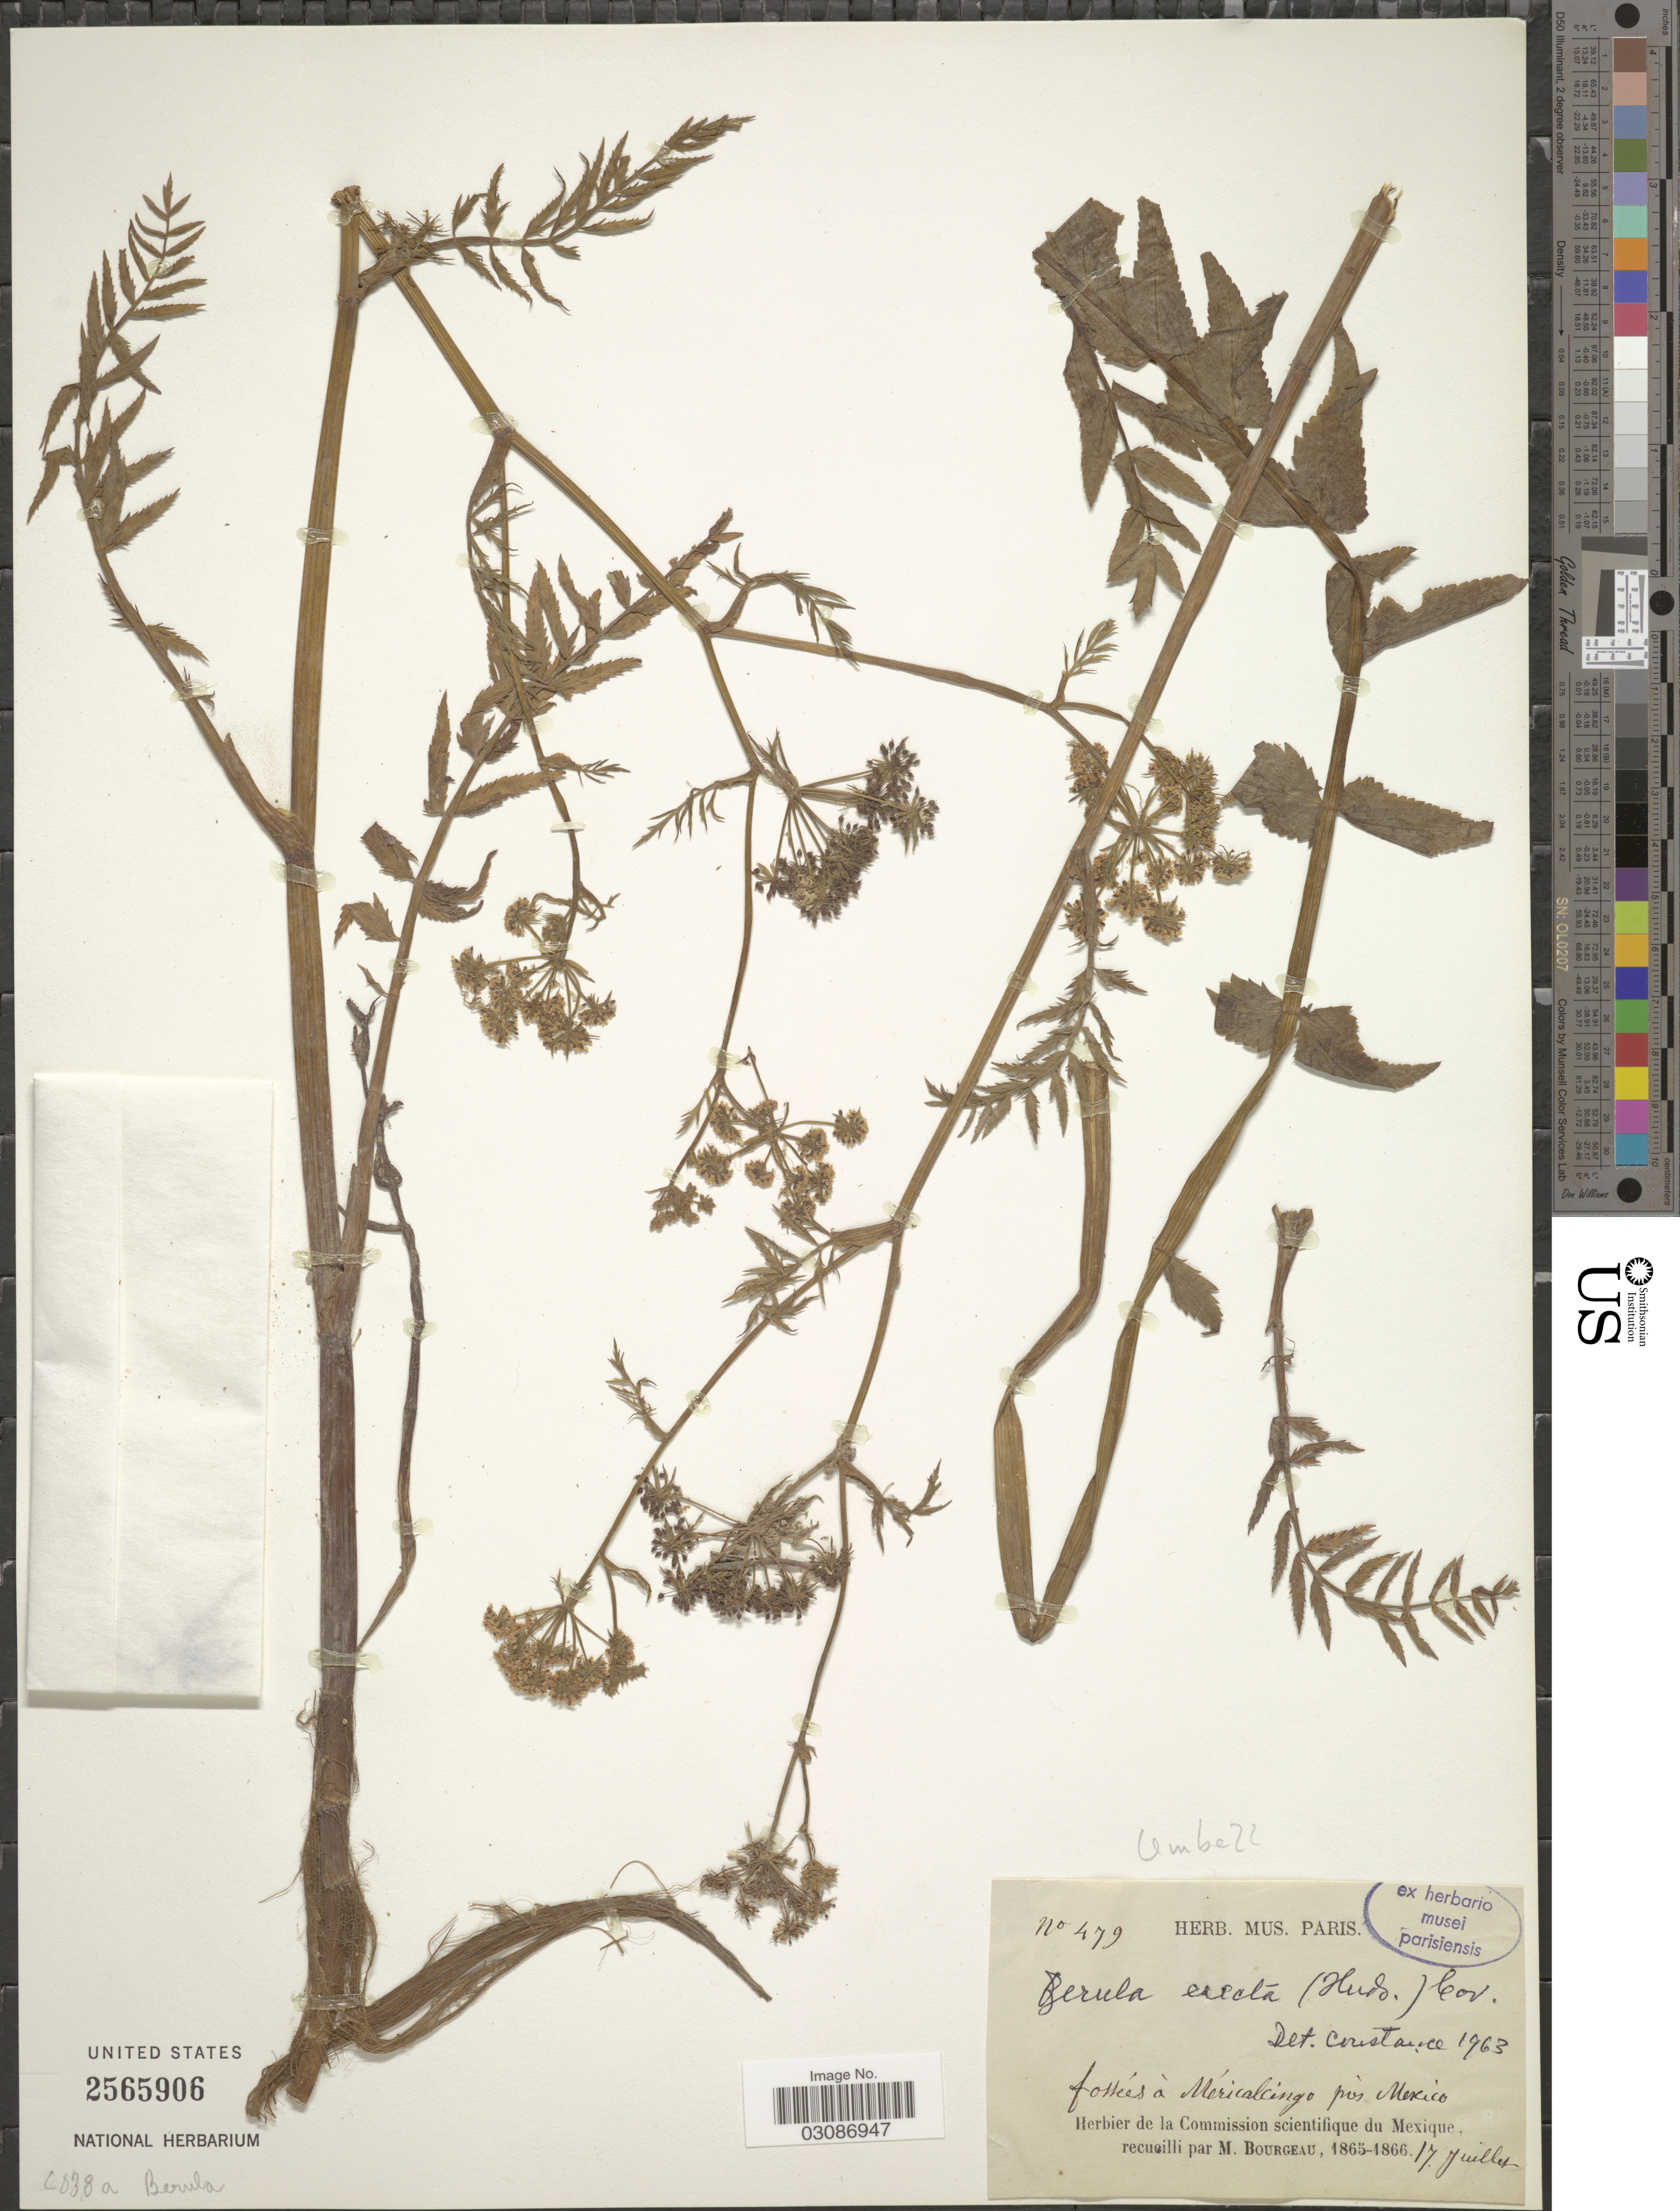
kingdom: Plantae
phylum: Tracheophyta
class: Magnoliopsida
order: Apiales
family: Apiaceae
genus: Berula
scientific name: Berula erecta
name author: (Huds.) Coville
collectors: M. Bourgeau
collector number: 479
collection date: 1865-07-17/1866-07-17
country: Mexico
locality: À Méricalcingo prés Mexico.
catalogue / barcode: US 2565906